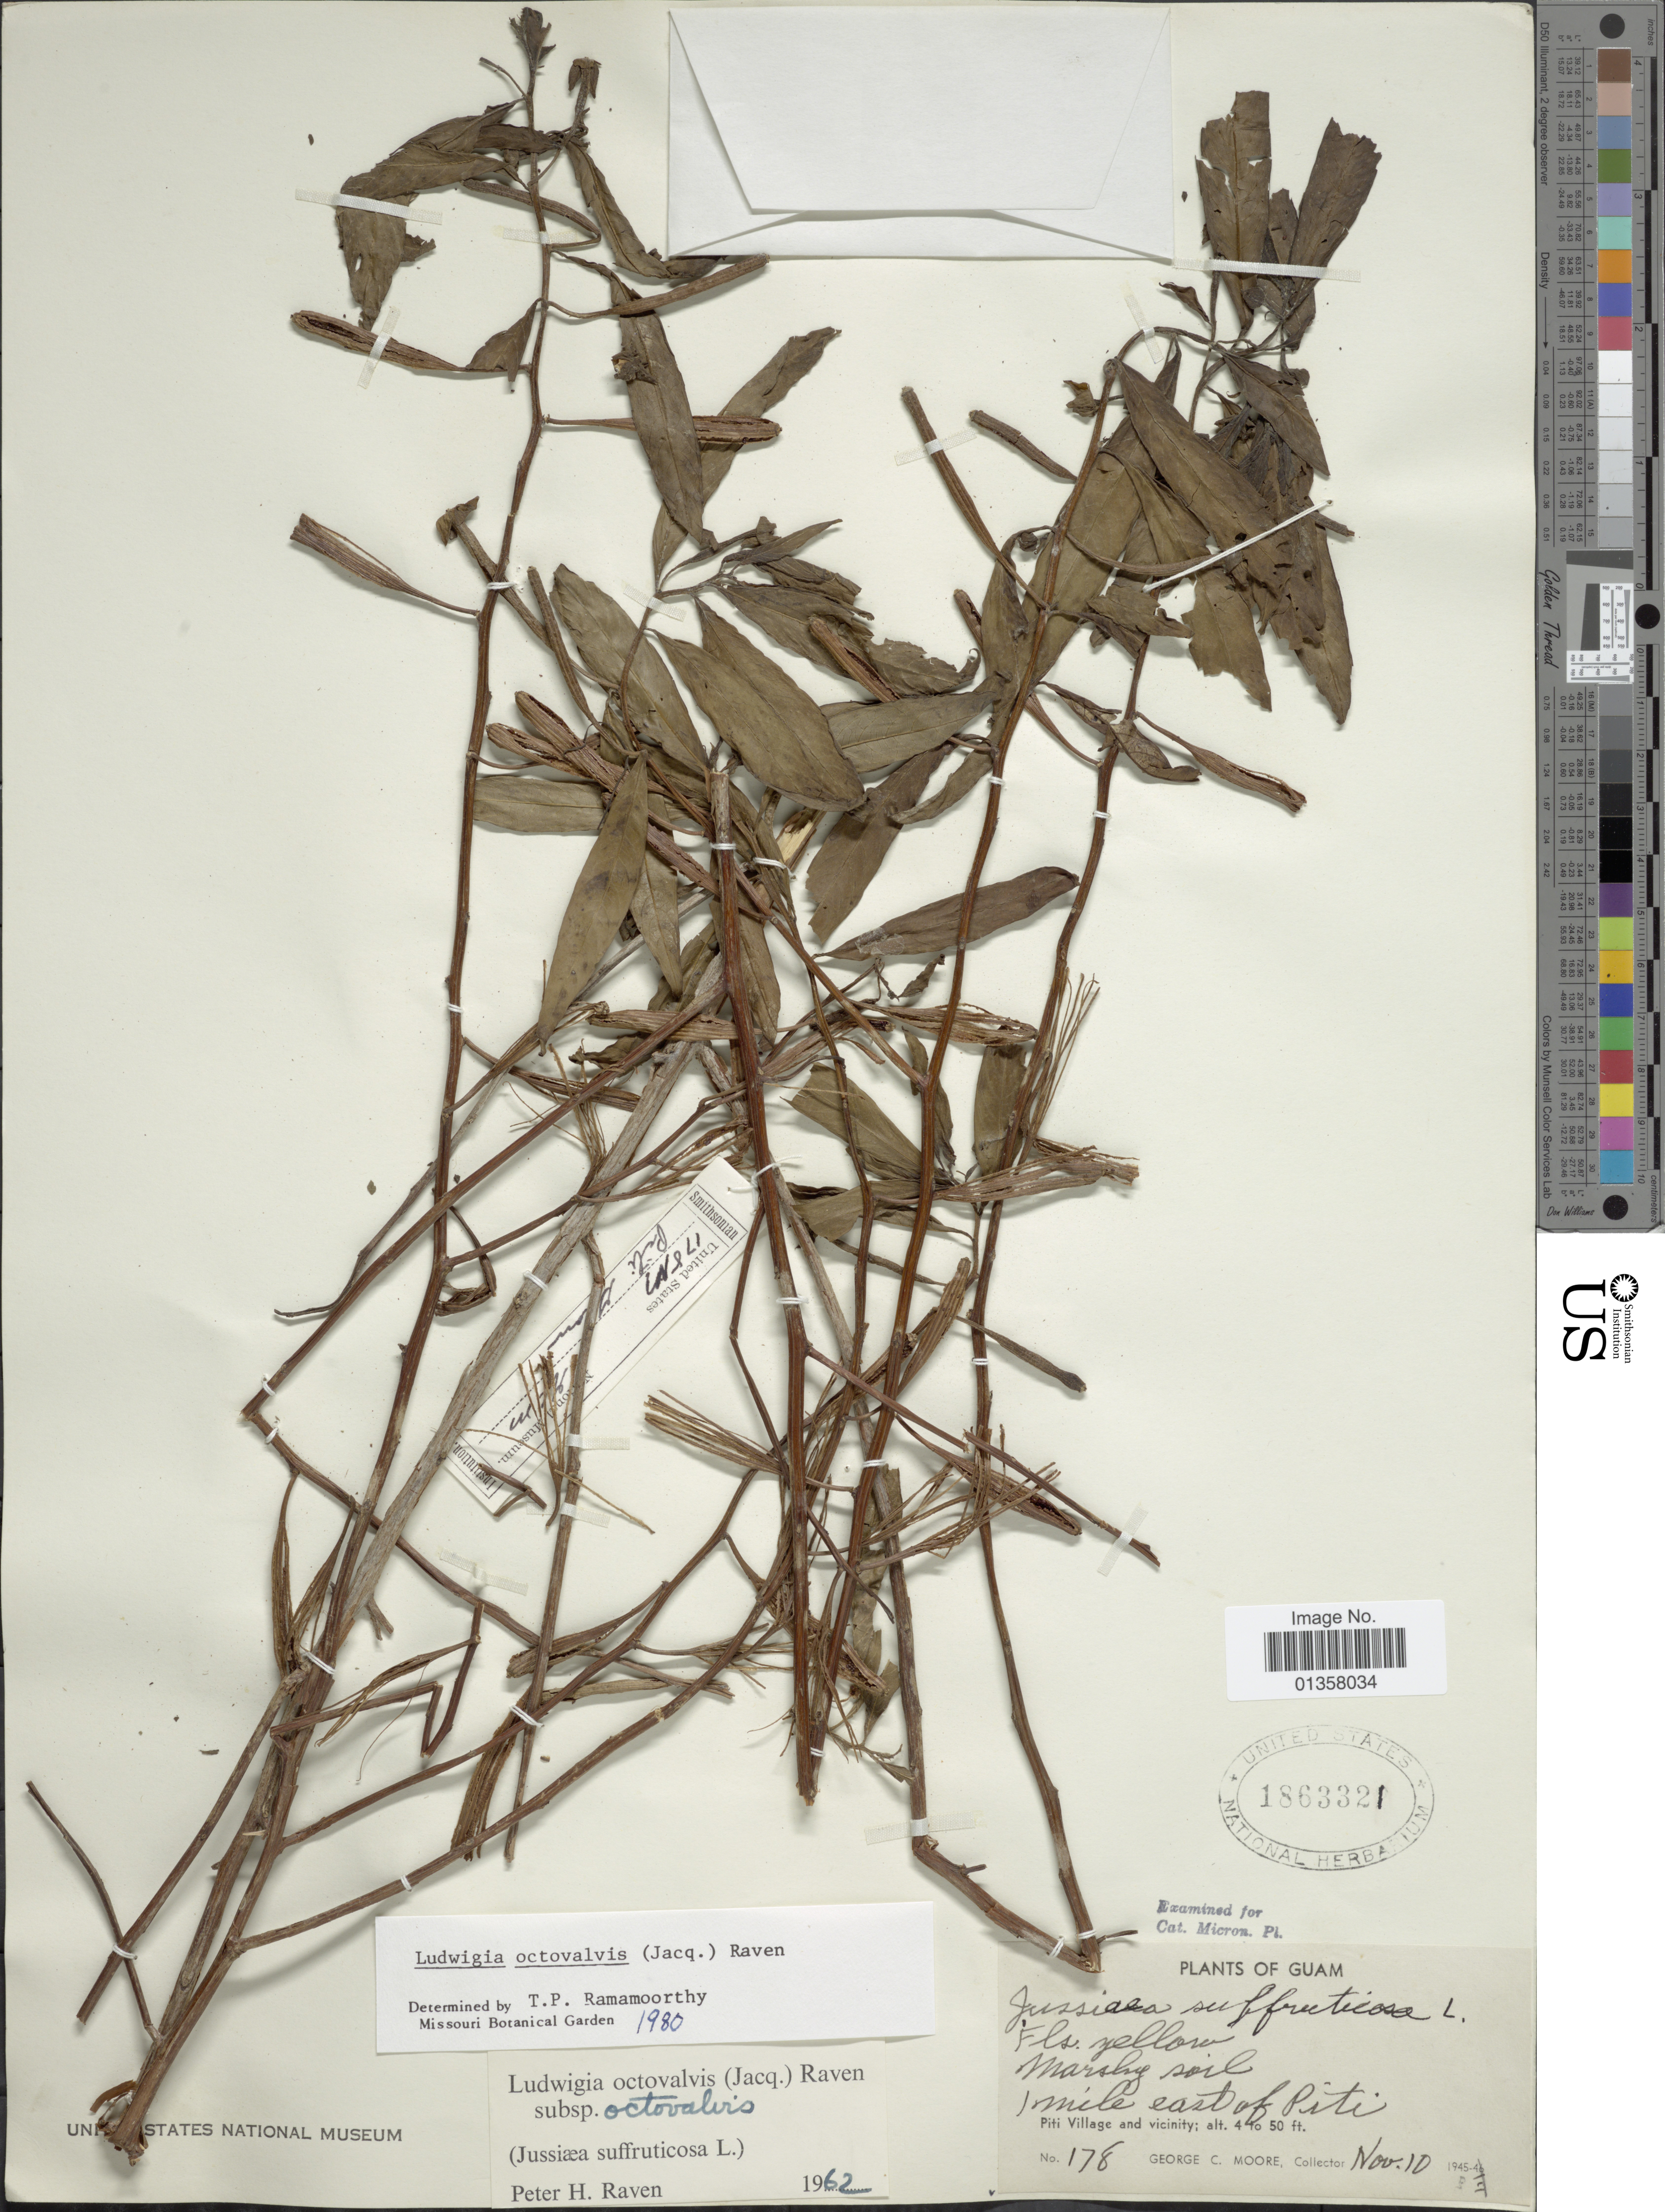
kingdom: Plantae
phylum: Tracheophyta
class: Magnoliopsida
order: Myrtales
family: Onagraceae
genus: Ludwigia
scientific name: Ludwigia octovalvis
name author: (Jacq.) P.H. Raven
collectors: G. C. Moore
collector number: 178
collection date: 1945-11-10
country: Guam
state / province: Piti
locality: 1 mile east of Piti. Piti Village and vicinity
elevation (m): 1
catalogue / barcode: US 1863321